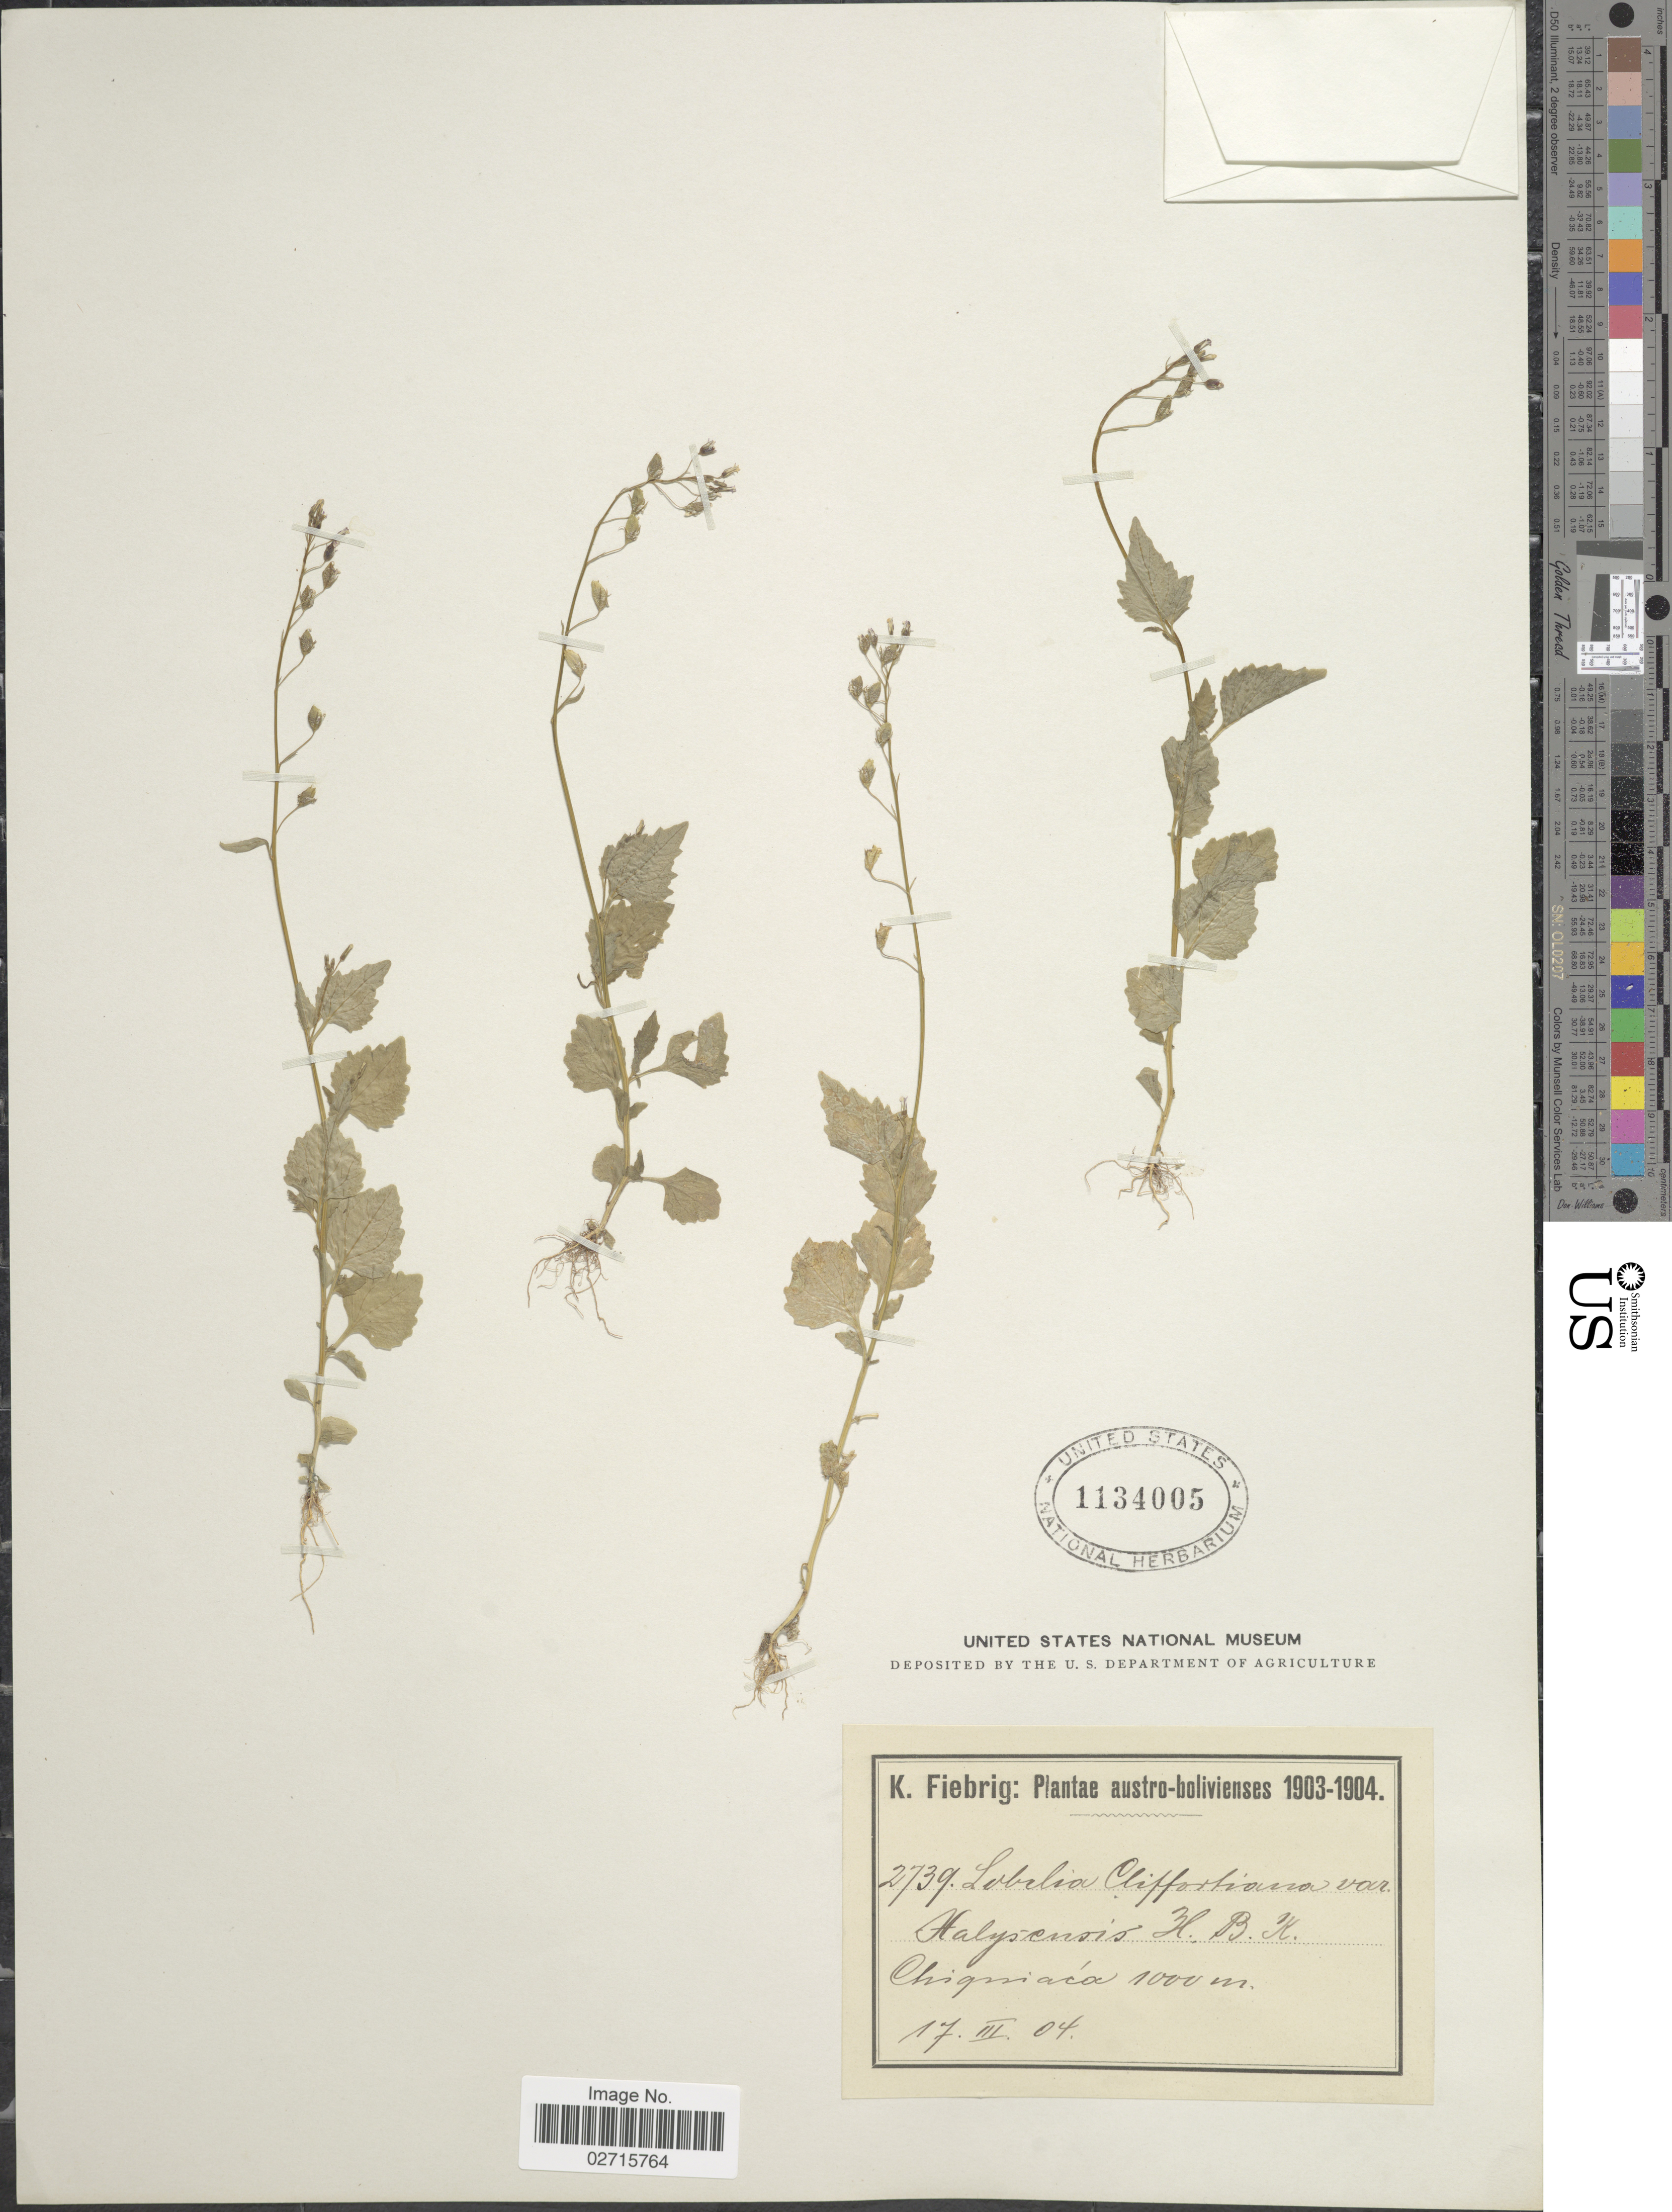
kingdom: Plantae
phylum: Tracheophyta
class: Magnoliopsida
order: Asterales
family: Campanulaceae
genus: Lobelia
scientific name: Lobelia xalapensis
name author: Kunth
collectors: K. Fiebrig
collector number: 2739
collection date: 1904-03-17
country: Bolivia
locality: Chuquisaca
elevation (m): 1000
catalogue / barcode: US 1134005